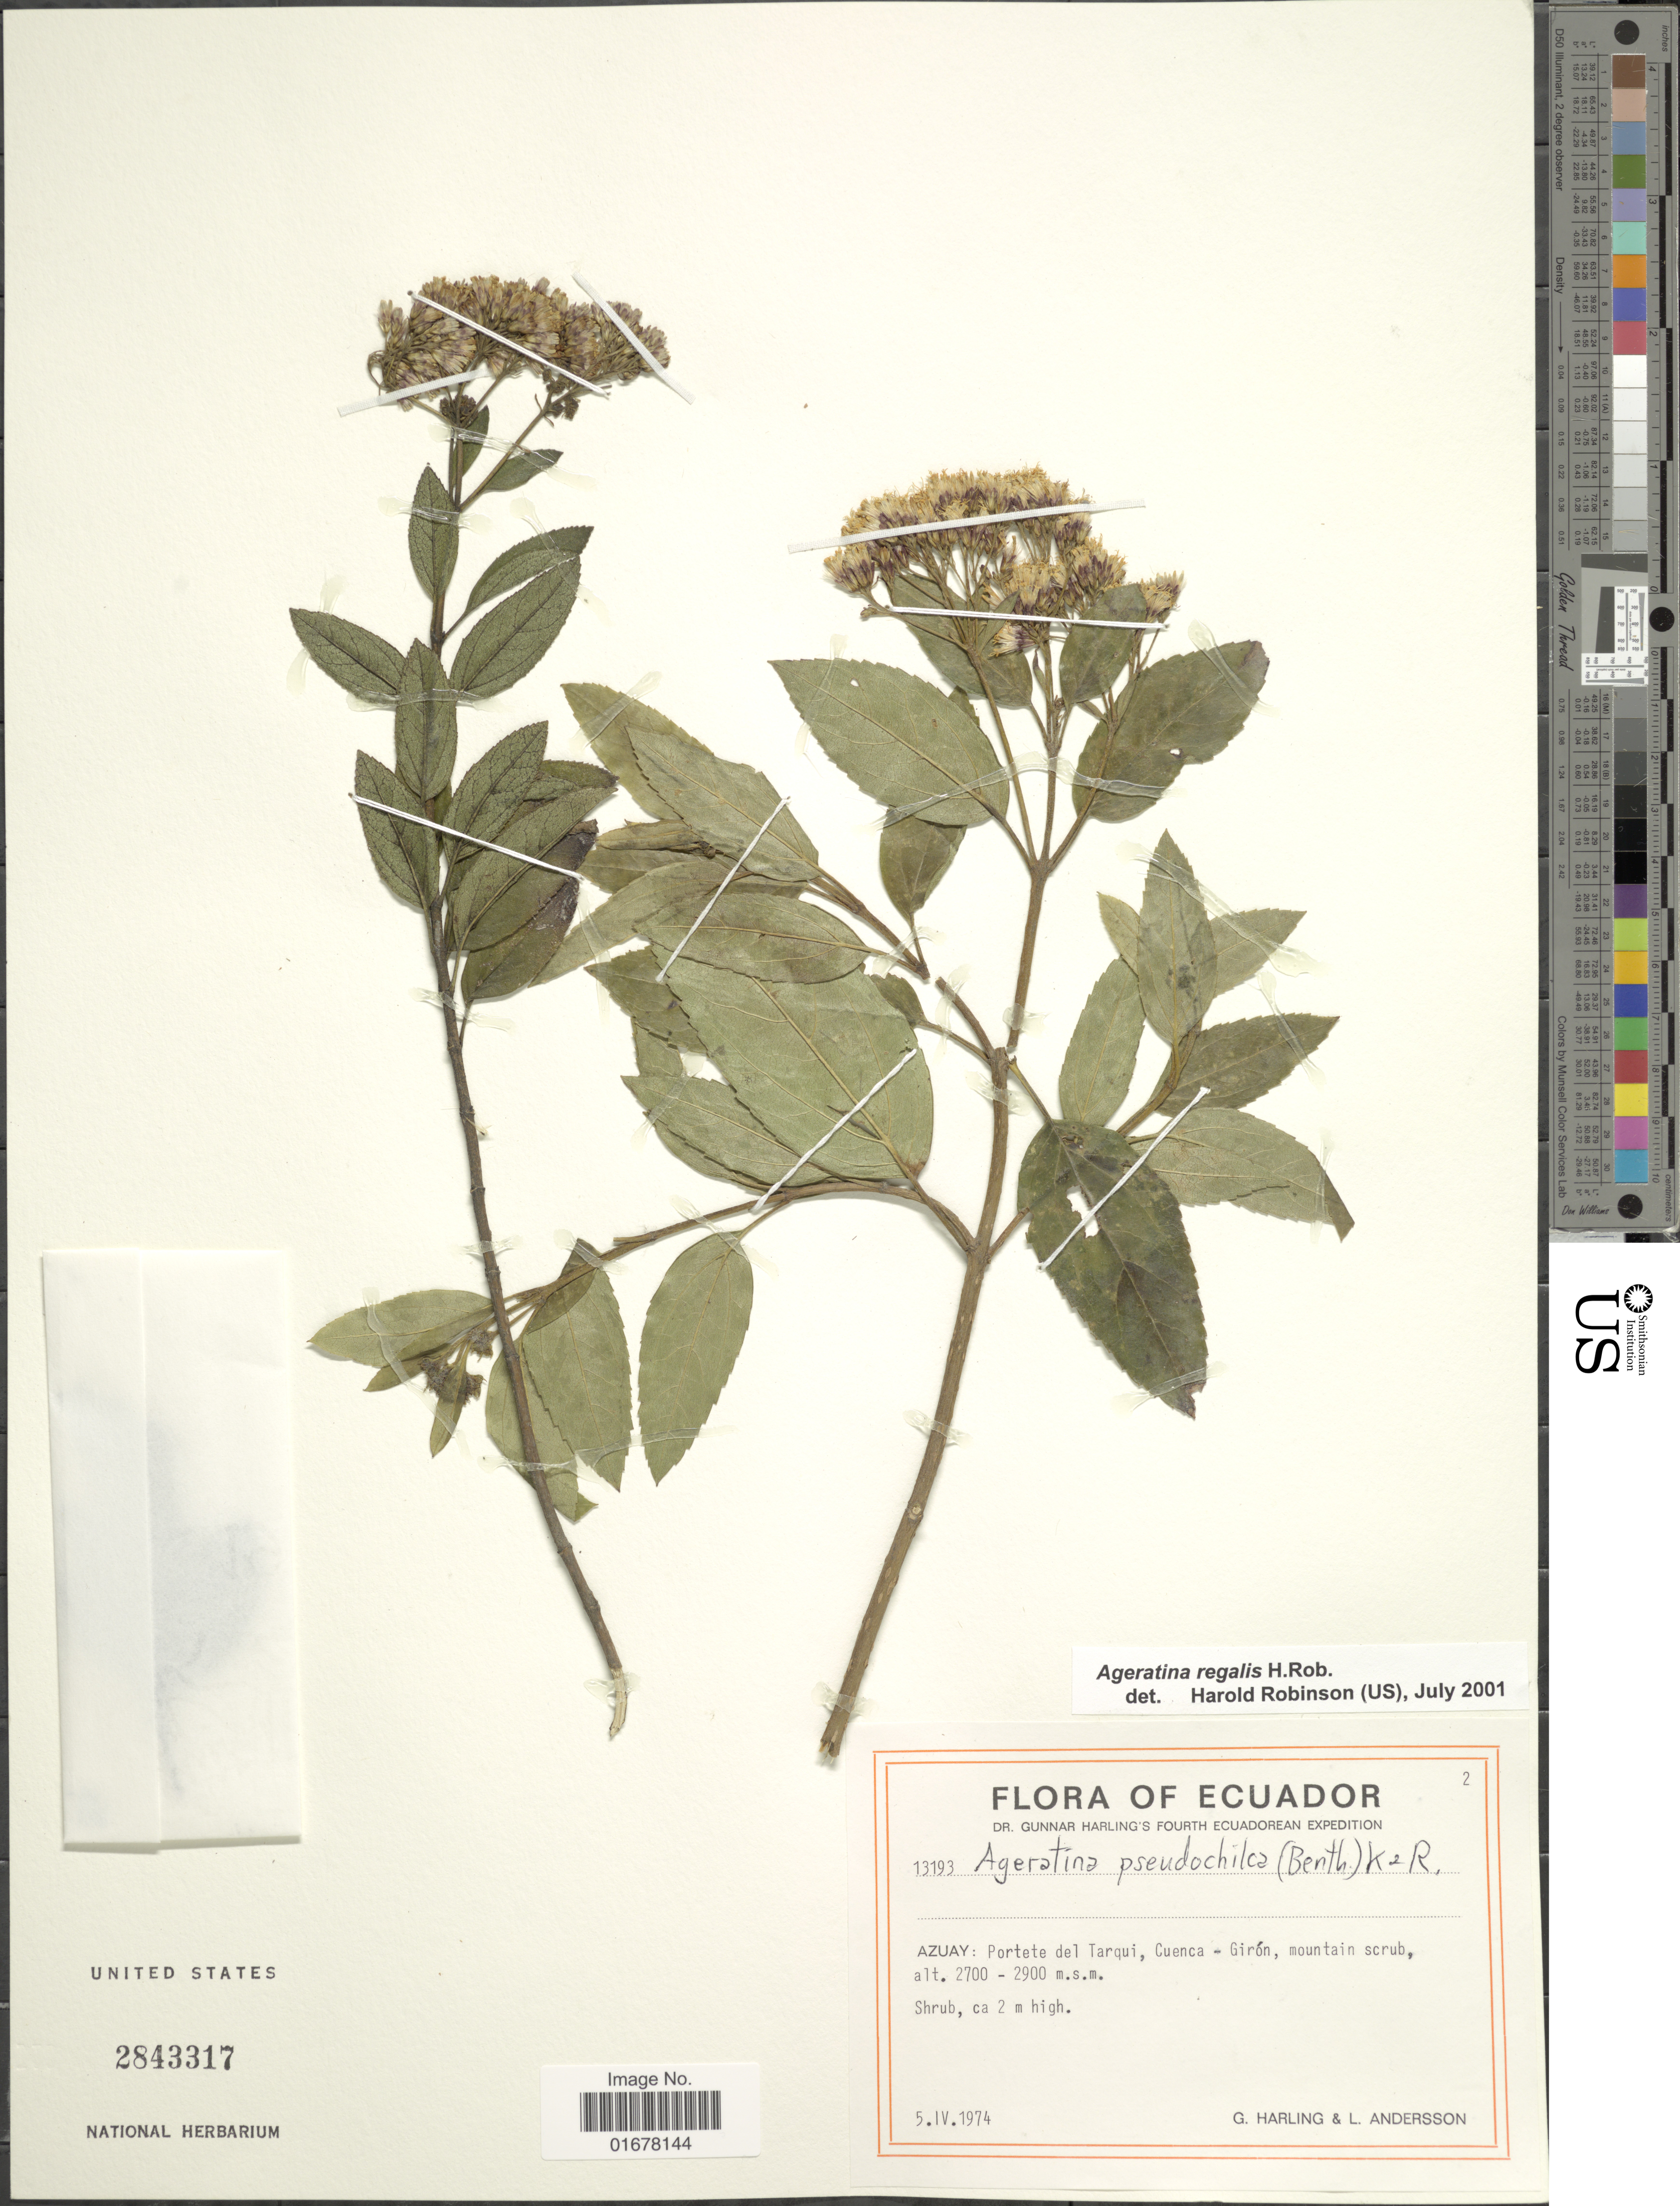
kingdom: Plantae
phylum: Tracheophyta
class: Magnoliopsida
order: Asterales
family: Asteraceae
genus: Ageratina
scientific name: Ageratina regalis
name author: H. Rob.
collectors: G. Harling & L. Andersson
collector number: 13193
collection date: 1974-04-05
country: Ecuador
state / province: Azuay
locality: Azuay: Portete del Tarqui, Cuenca - Giron, mountain srcub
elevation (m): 2700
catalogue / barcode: US 2843317